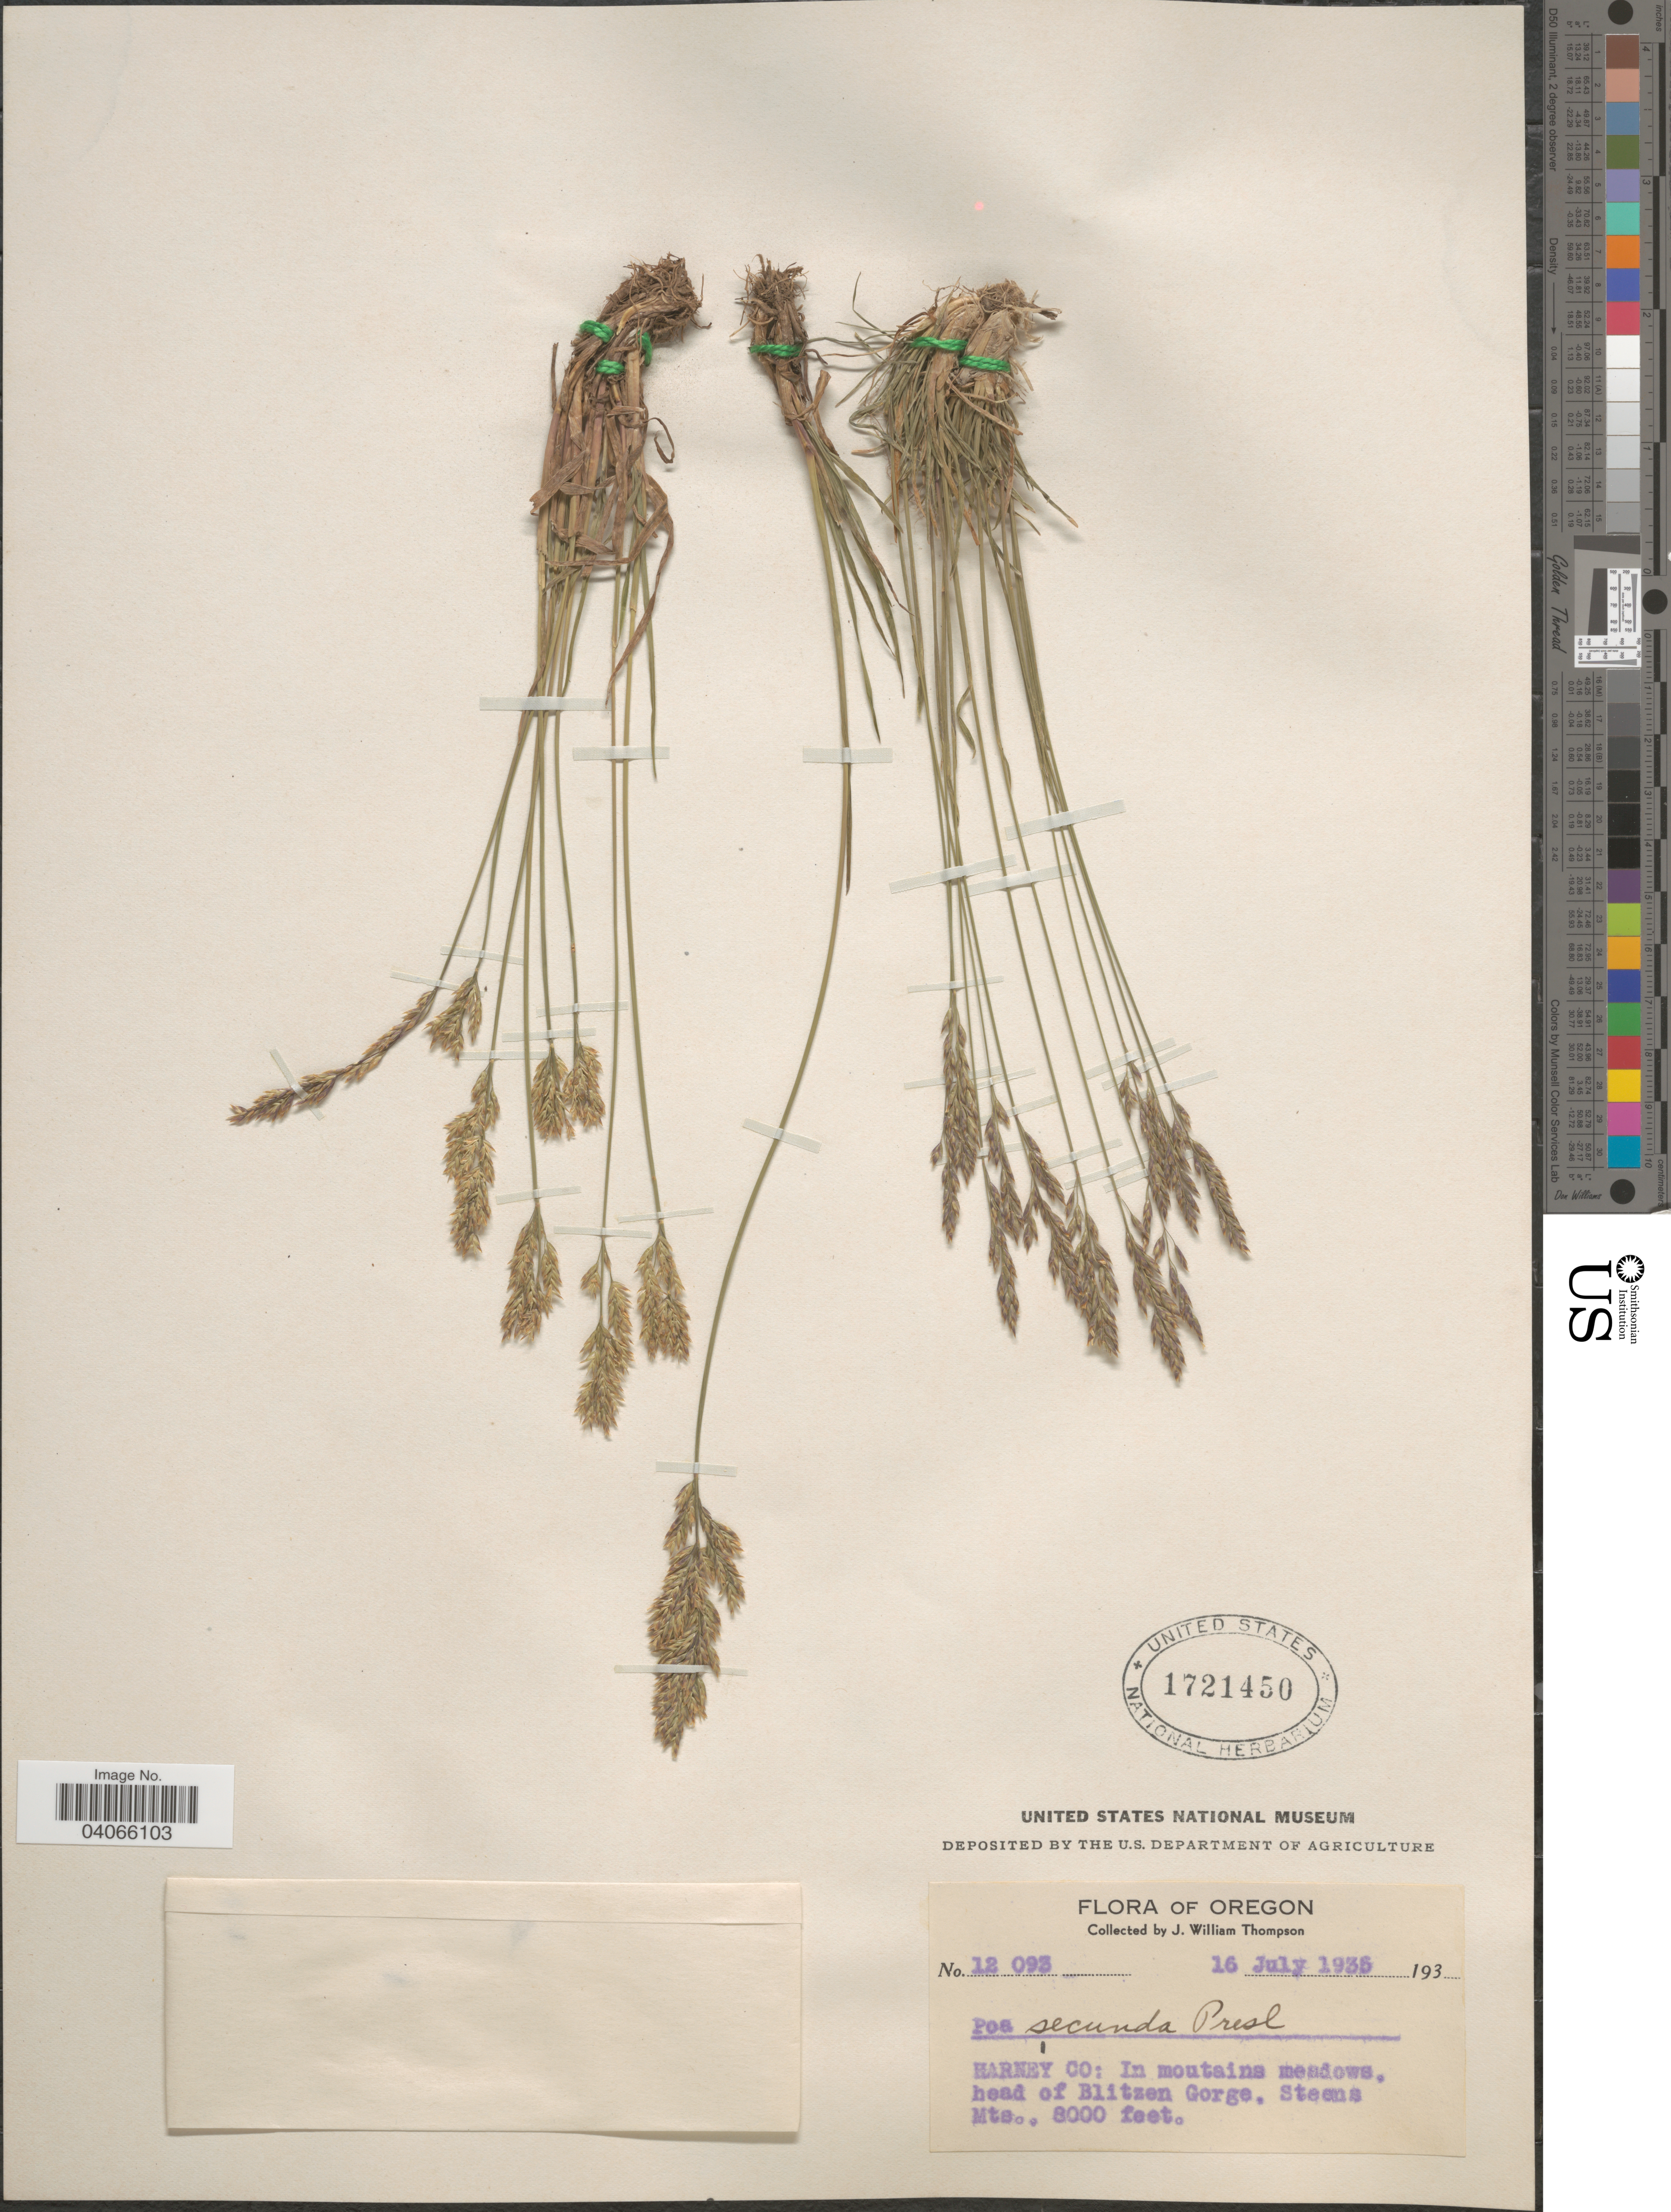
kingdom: Plantae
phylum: Tracheophyta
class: Liliopsida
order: Poales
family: Poaceae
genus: Poa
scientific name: Poa secunda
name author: J. Presl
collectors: J. W. Thompson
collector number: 12093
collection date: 1935-07-16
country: United States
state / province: Oregon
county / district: Harney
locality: Harney Co: In mountains meadows, head of Blitzen Gorge, Steens Mts.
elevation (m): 2438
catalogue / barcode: US 1721450